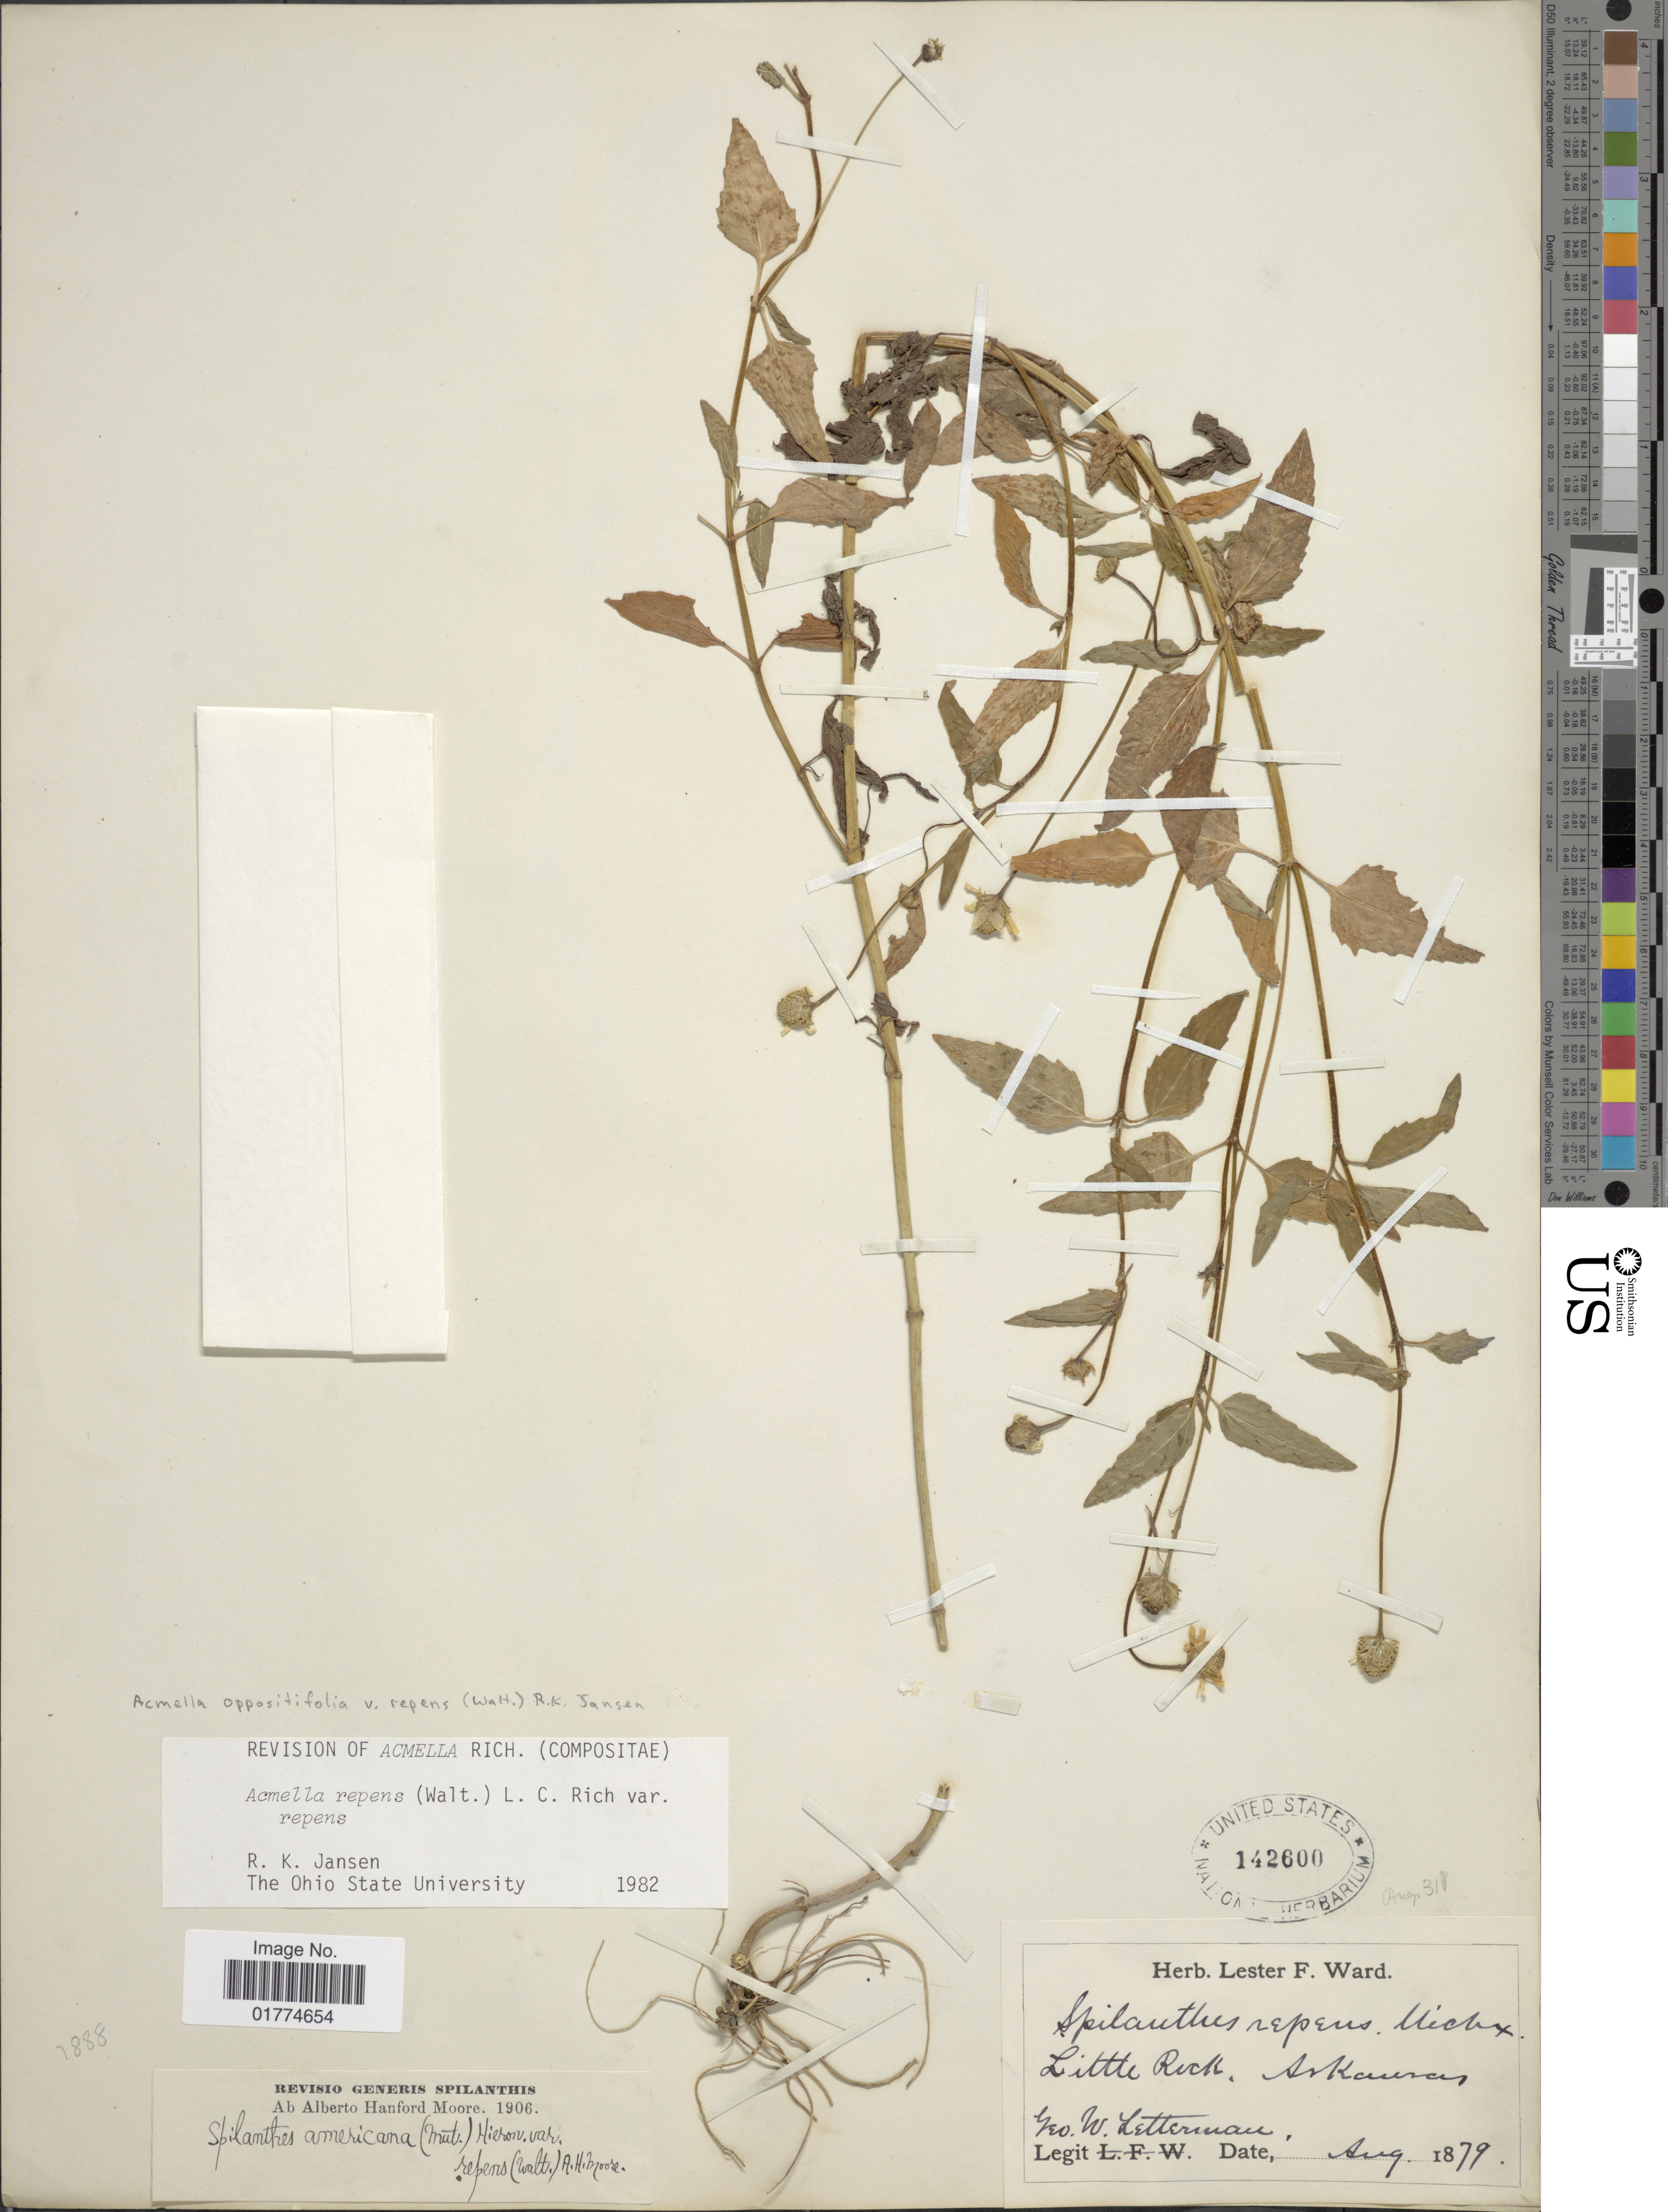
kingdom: Plantae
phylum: Tracheophyta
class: Magnoliopsida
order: Asterales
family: Asteraceae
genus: Acmella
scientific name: Acmella oppositifolia var. repens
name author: (Walter) R.K. Jansen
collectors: G. W. Letterman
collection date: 1879-08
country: United States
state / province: Arkansas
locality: Little Rock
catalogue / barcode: US 142600